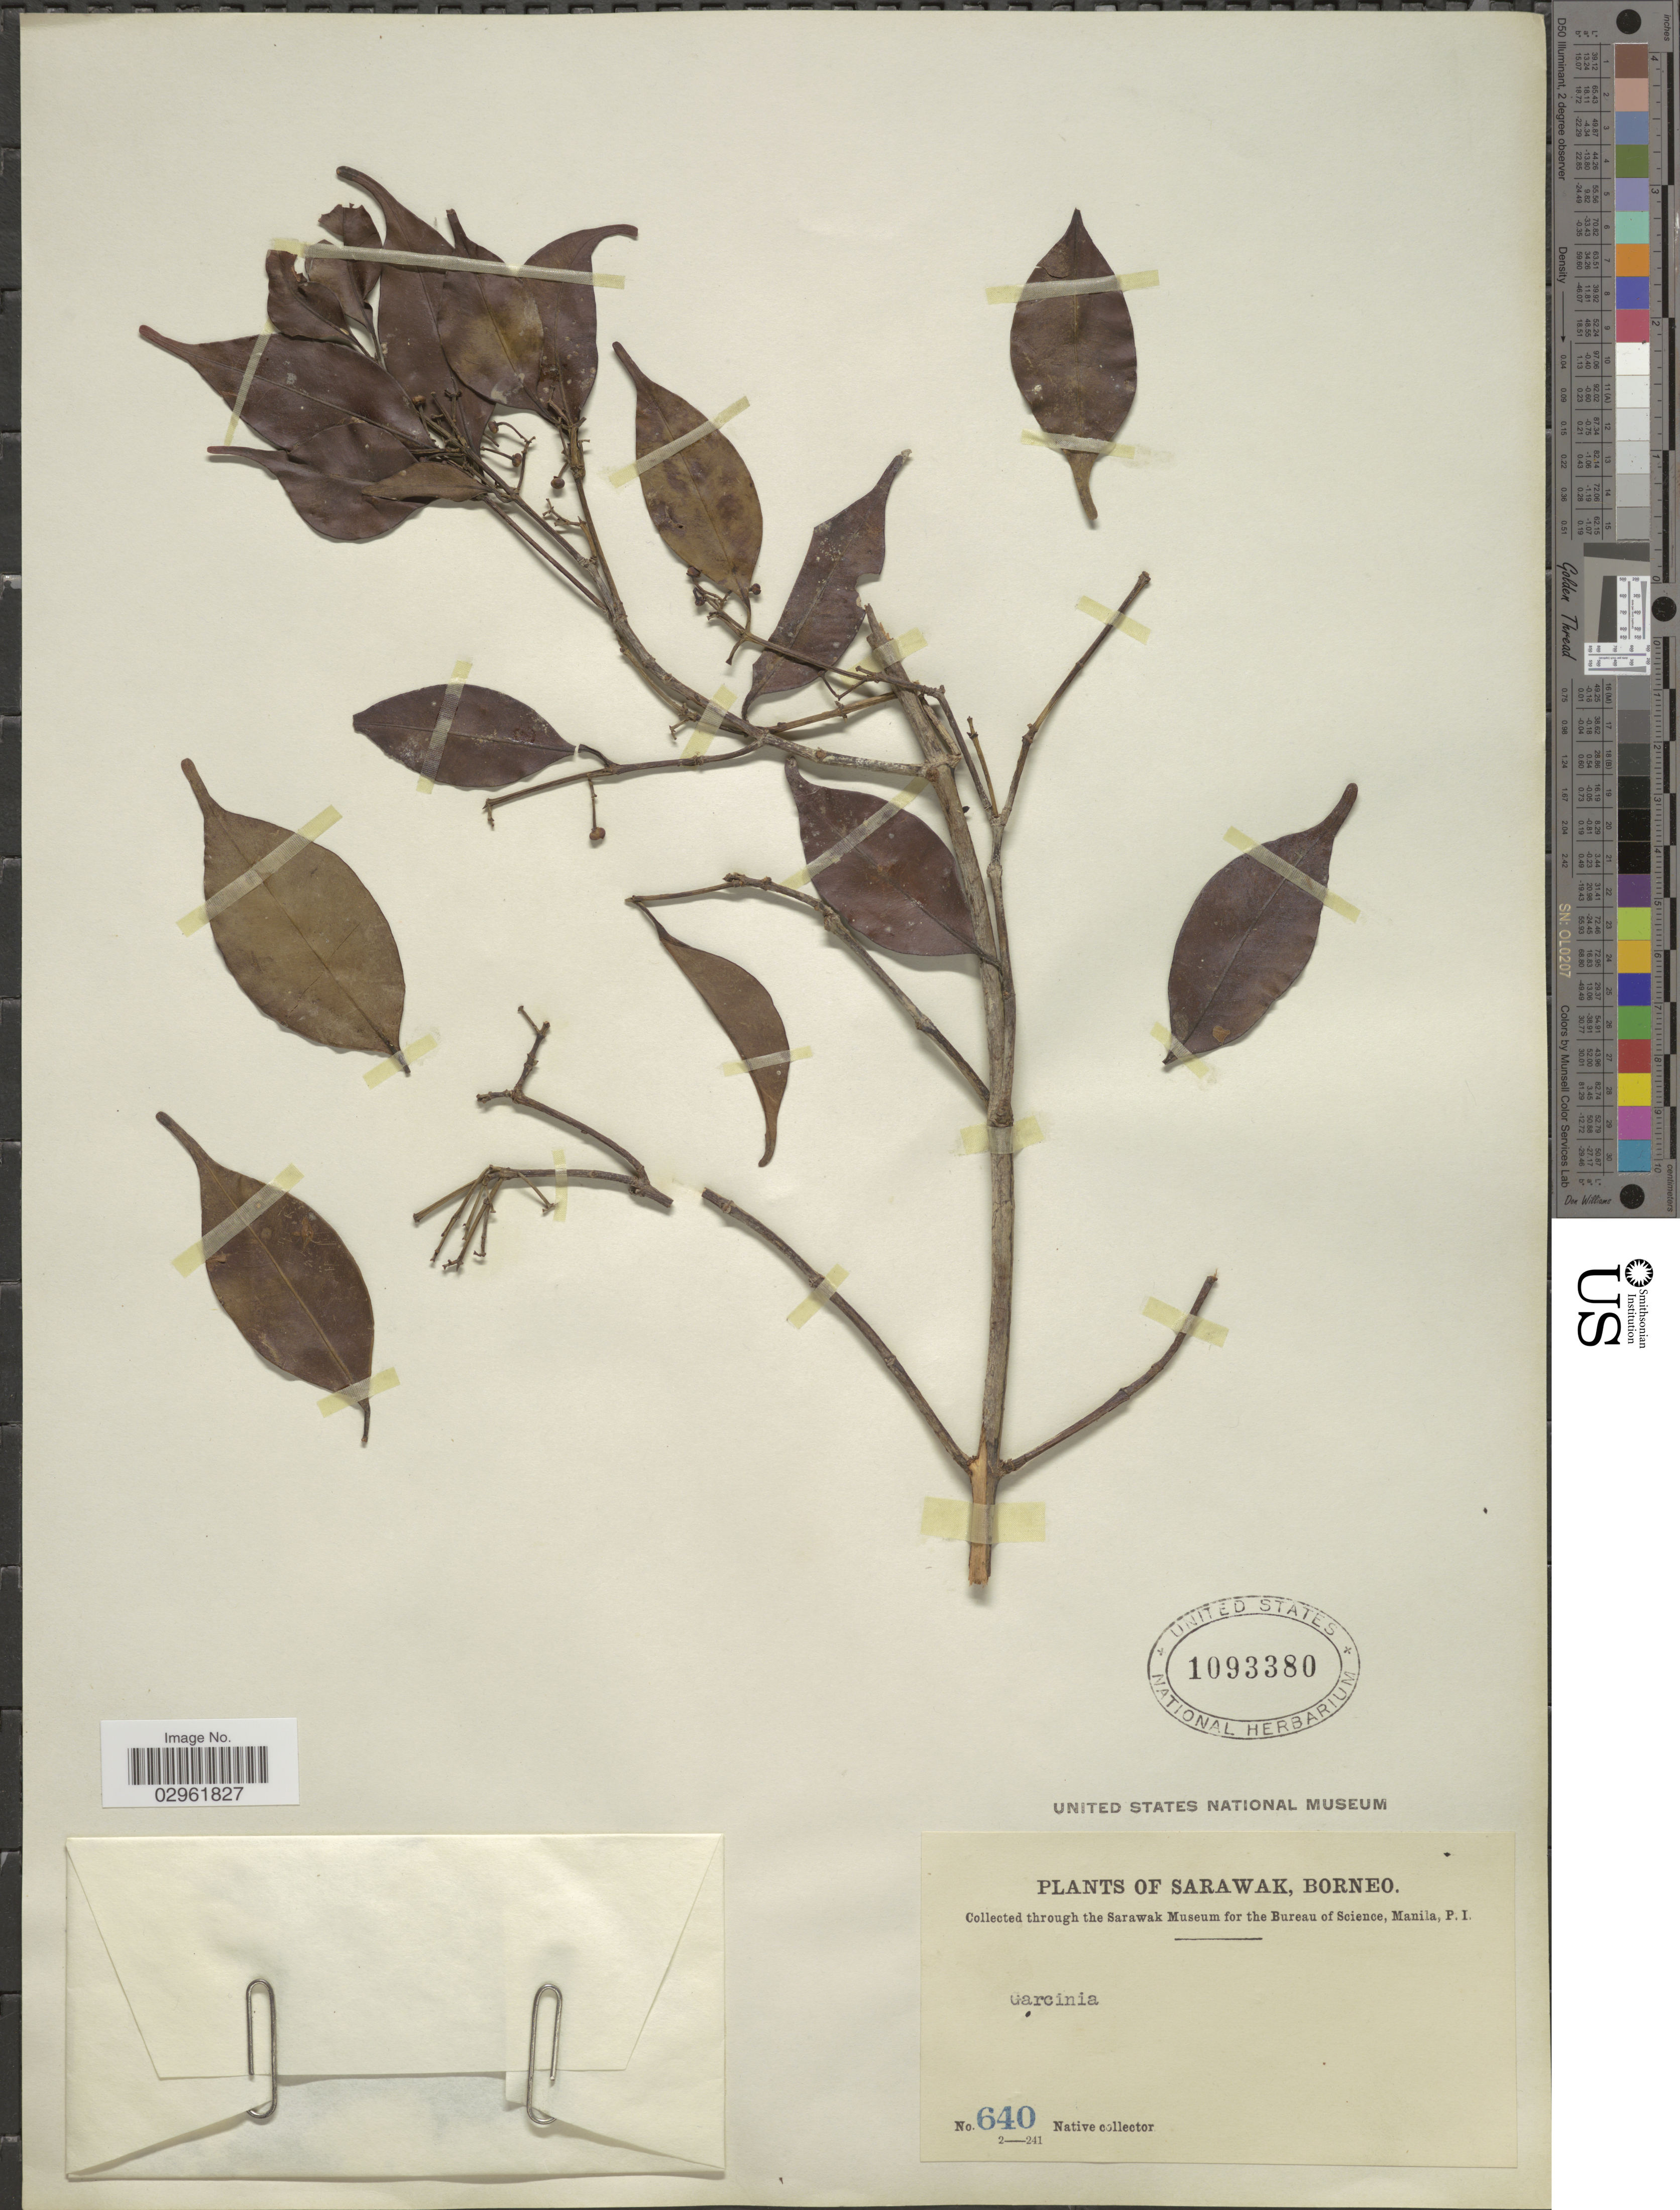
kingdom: Plantae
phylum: Tracheophyta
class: Magnoliopsida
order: Malpighiales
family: Clusiaceae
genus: Garcinia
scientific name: Garcinia sp.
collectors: Native collector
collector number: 640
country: Malaysia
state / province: Sarawak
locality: Borneo.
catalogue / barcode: US 1093380